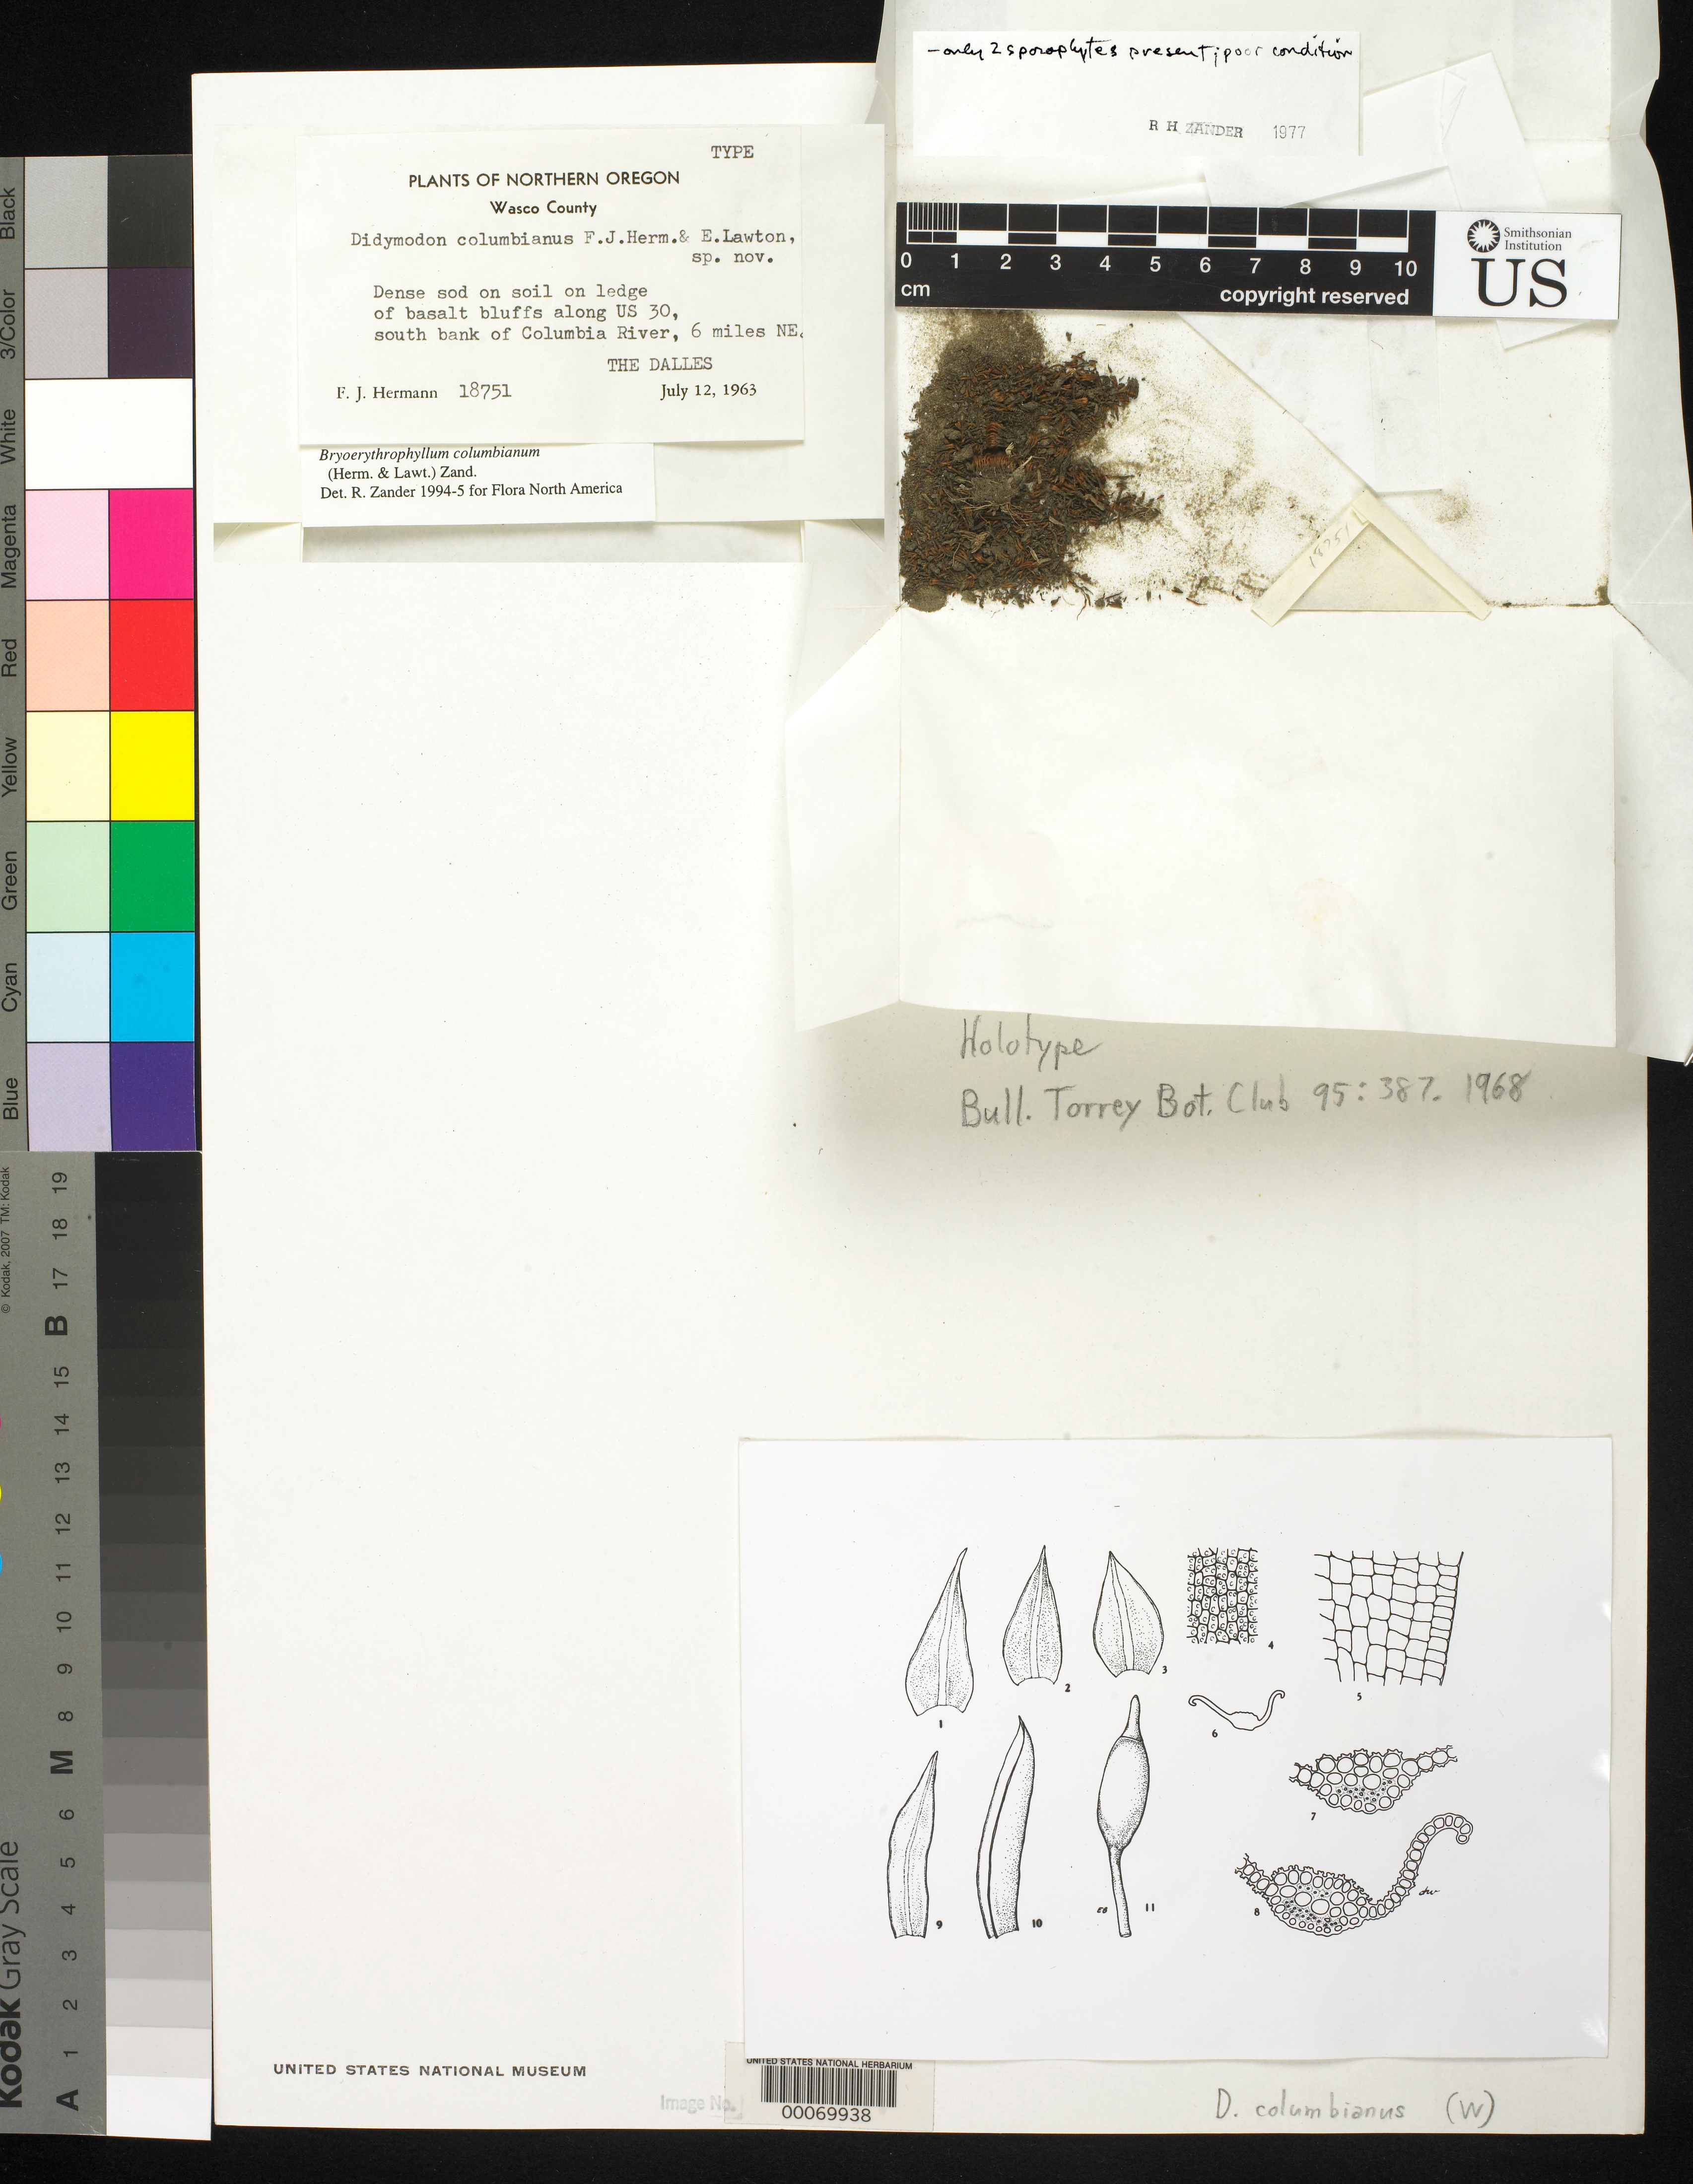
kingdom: Plantae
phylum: Bryophyta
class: Bryopsida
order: Pottiales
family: Pottiaceae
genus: Didymodon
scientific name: Didymodon columbianus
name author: F.J. Herm. & E. Lawton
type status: Holotype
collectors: F. J. Hermann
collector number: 18751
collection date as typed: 12 Jul 1963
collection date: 1963-07-12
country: United States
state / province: Oregon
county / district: Wasco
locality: Along US 30, S bank of Columbia River, 6 mi NE of The Dalles.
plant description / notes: Erroneously recorded as isotype, corrected Aug. 2019